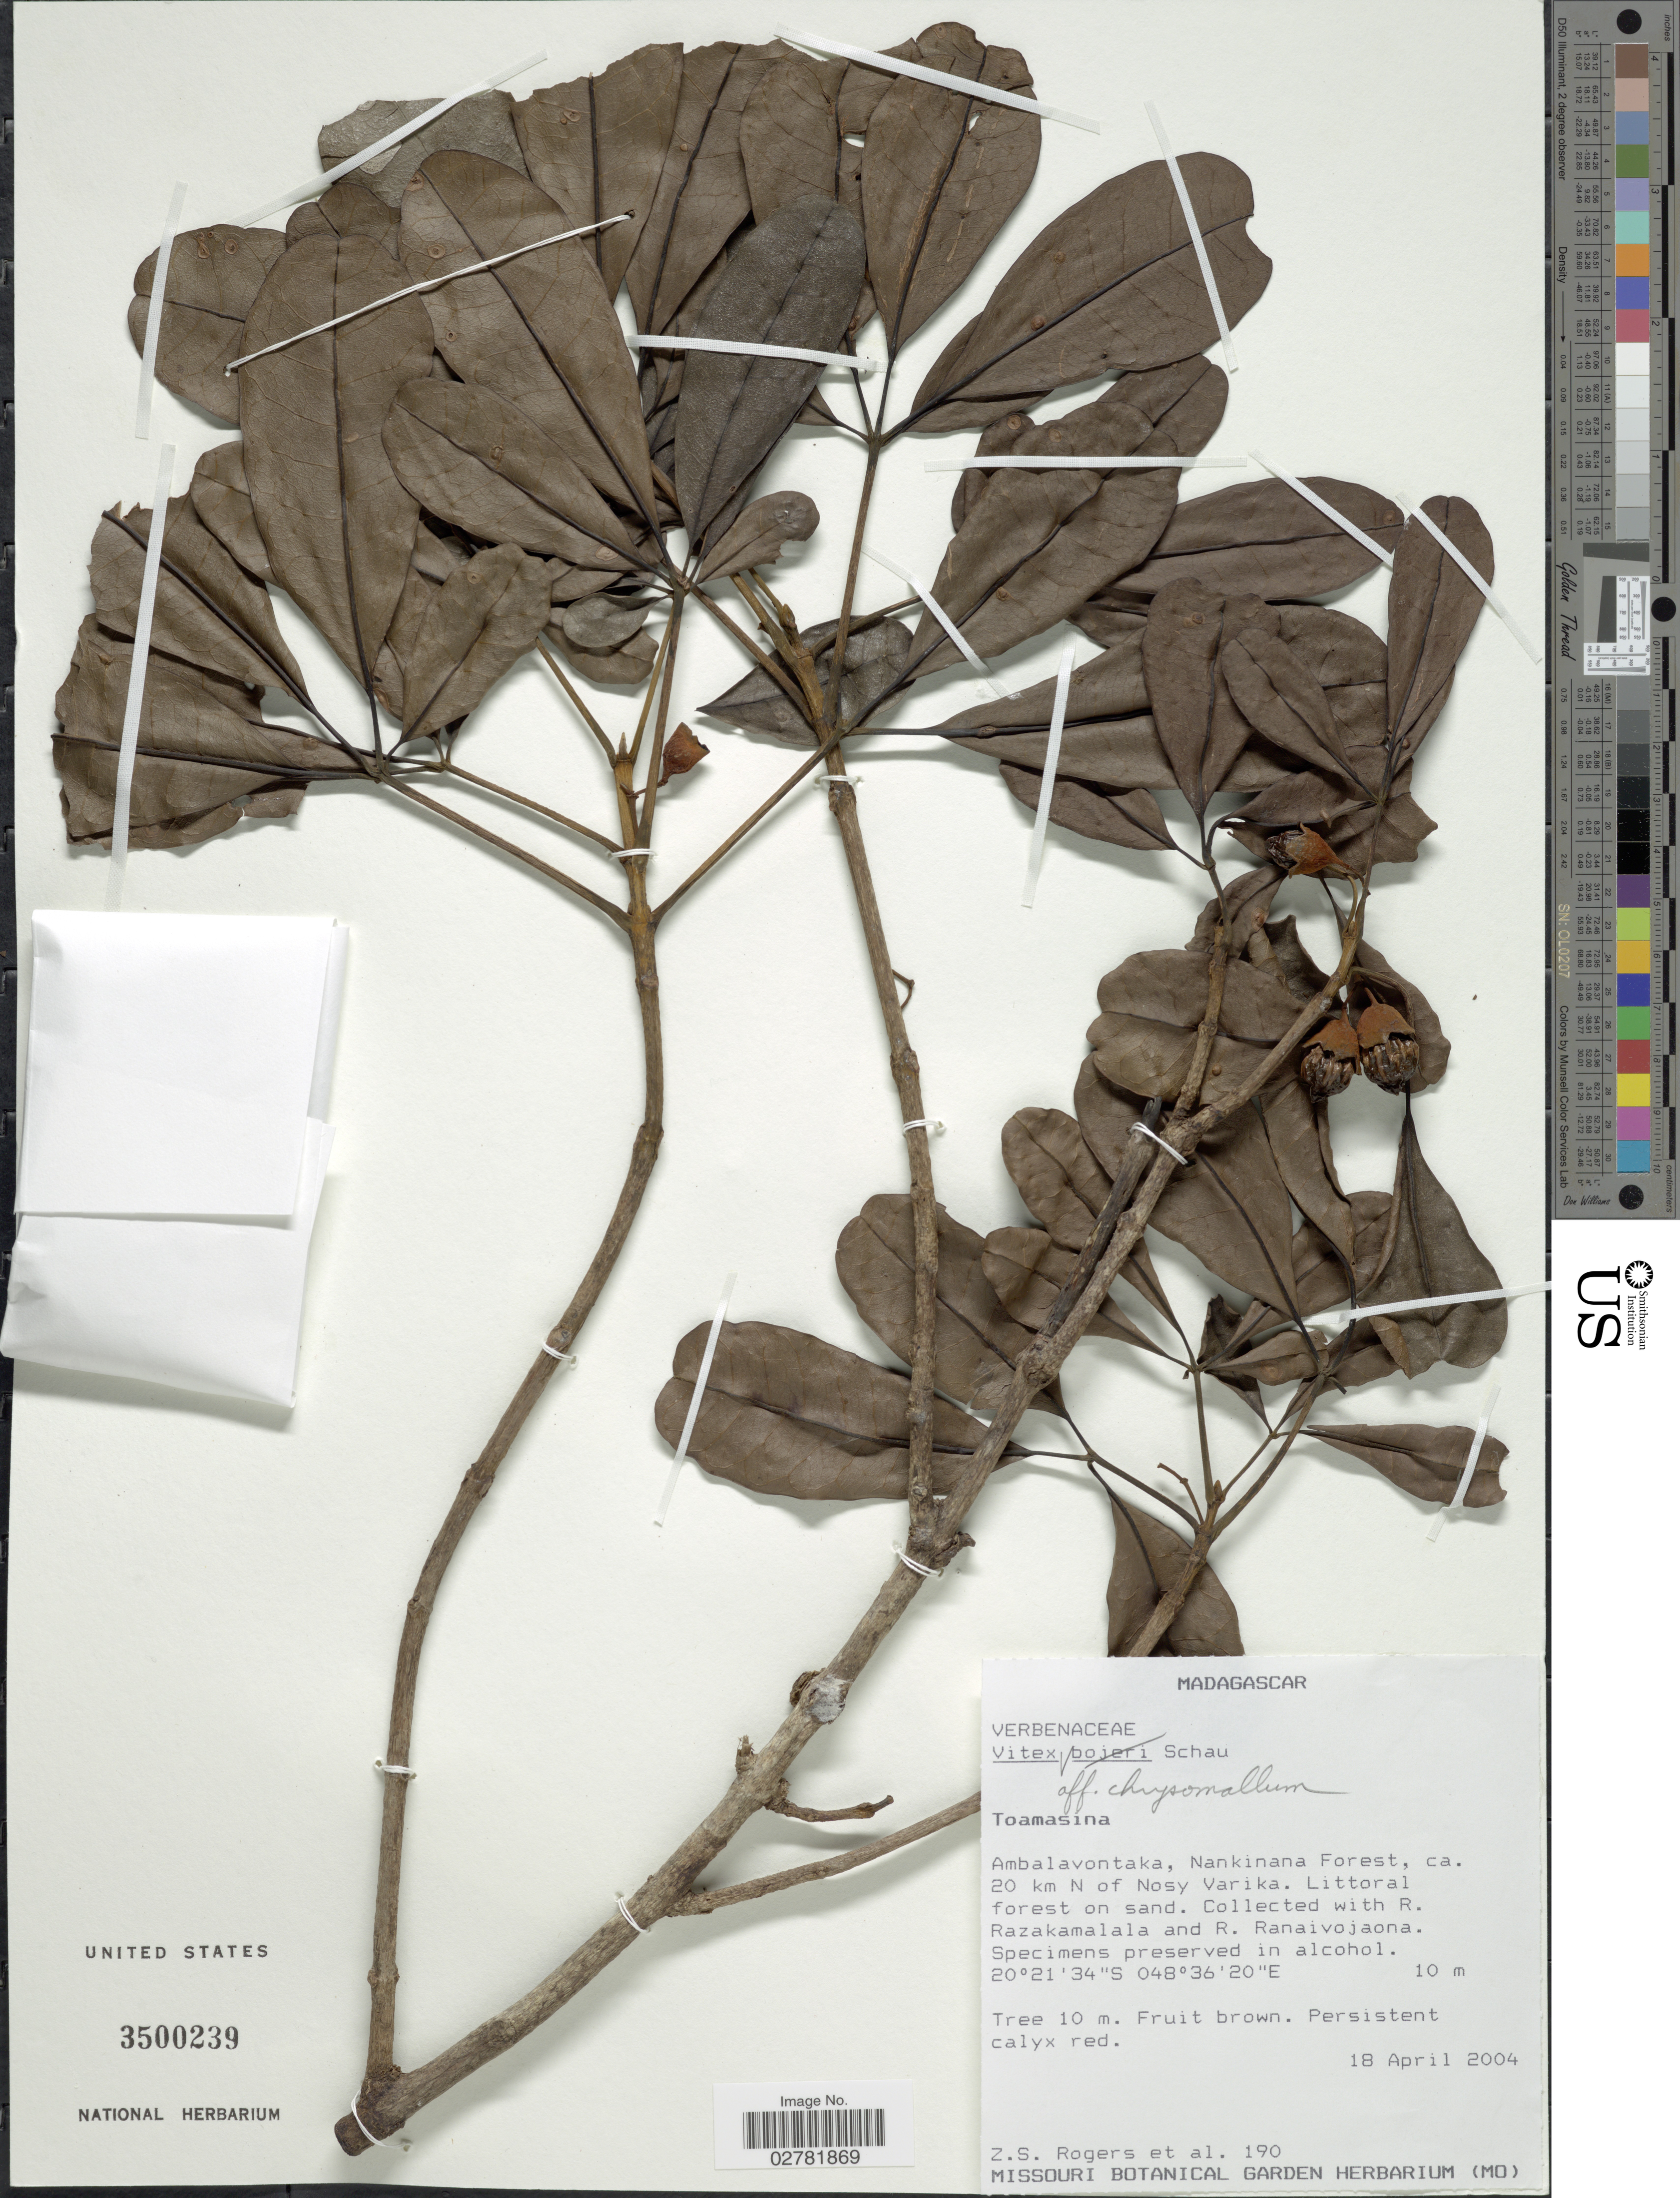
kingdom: Plantae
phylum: Tracheophyta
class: Magnoliopsida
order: Lamiales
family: Lamiaceae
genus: Vitex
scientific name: Vitex chrysomallum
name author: Steud.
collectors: Z. S. Rogers, R. Razakamalala & R. Ranaivojaona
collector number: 190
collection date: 2004-04-18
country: Madagascar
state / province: Atsinanana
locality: Ambalavontaka, Nankinana Forest, ca. 20 km N of Nosy Varika.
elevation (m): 10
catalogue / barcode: US 3500239